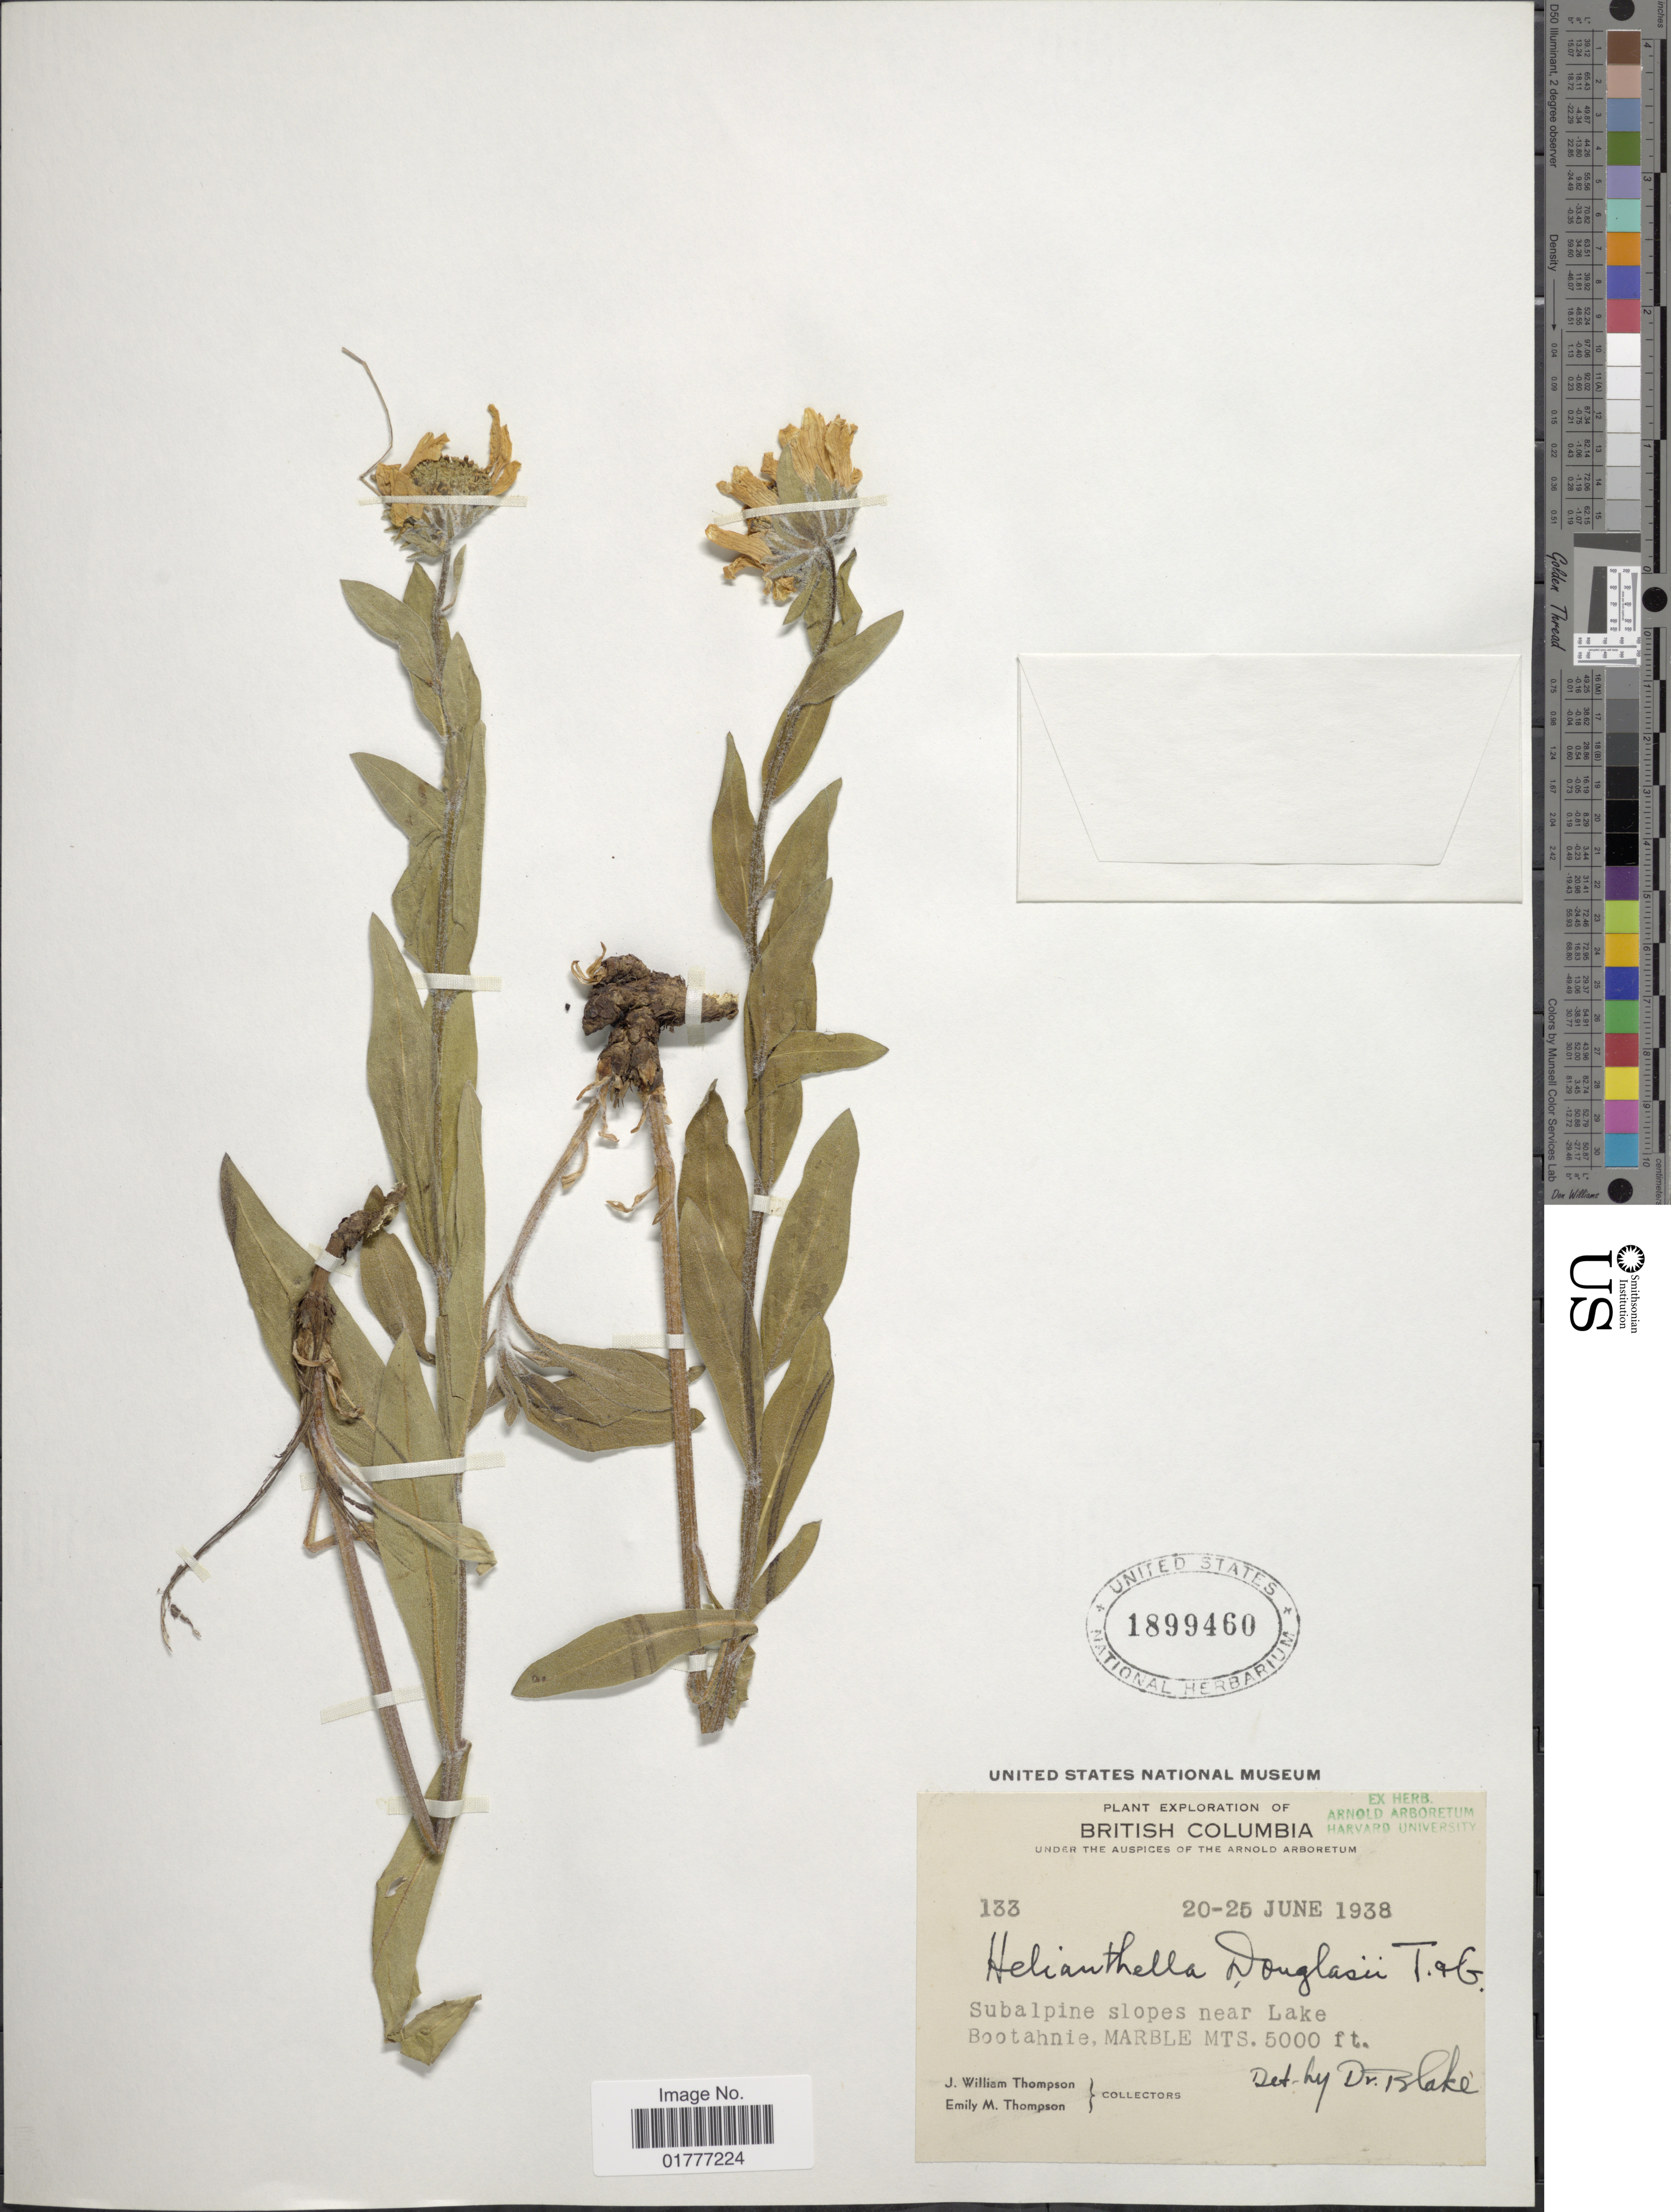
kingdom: Plantae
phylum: Tracheophyta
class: Magnoliopsida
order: Asterales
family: Asteraceae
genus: Helianthella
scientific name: Helianthella douglasii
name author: Torr. & A. Gray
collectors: J. W. Thompson & E. M. Thompson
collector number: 133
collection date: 1938-06-20/1938-06-25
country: Canada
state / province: British Columbia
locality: Near Lake Bootahnie, Marble Mts.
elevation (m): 1524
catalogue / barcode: US 1899460